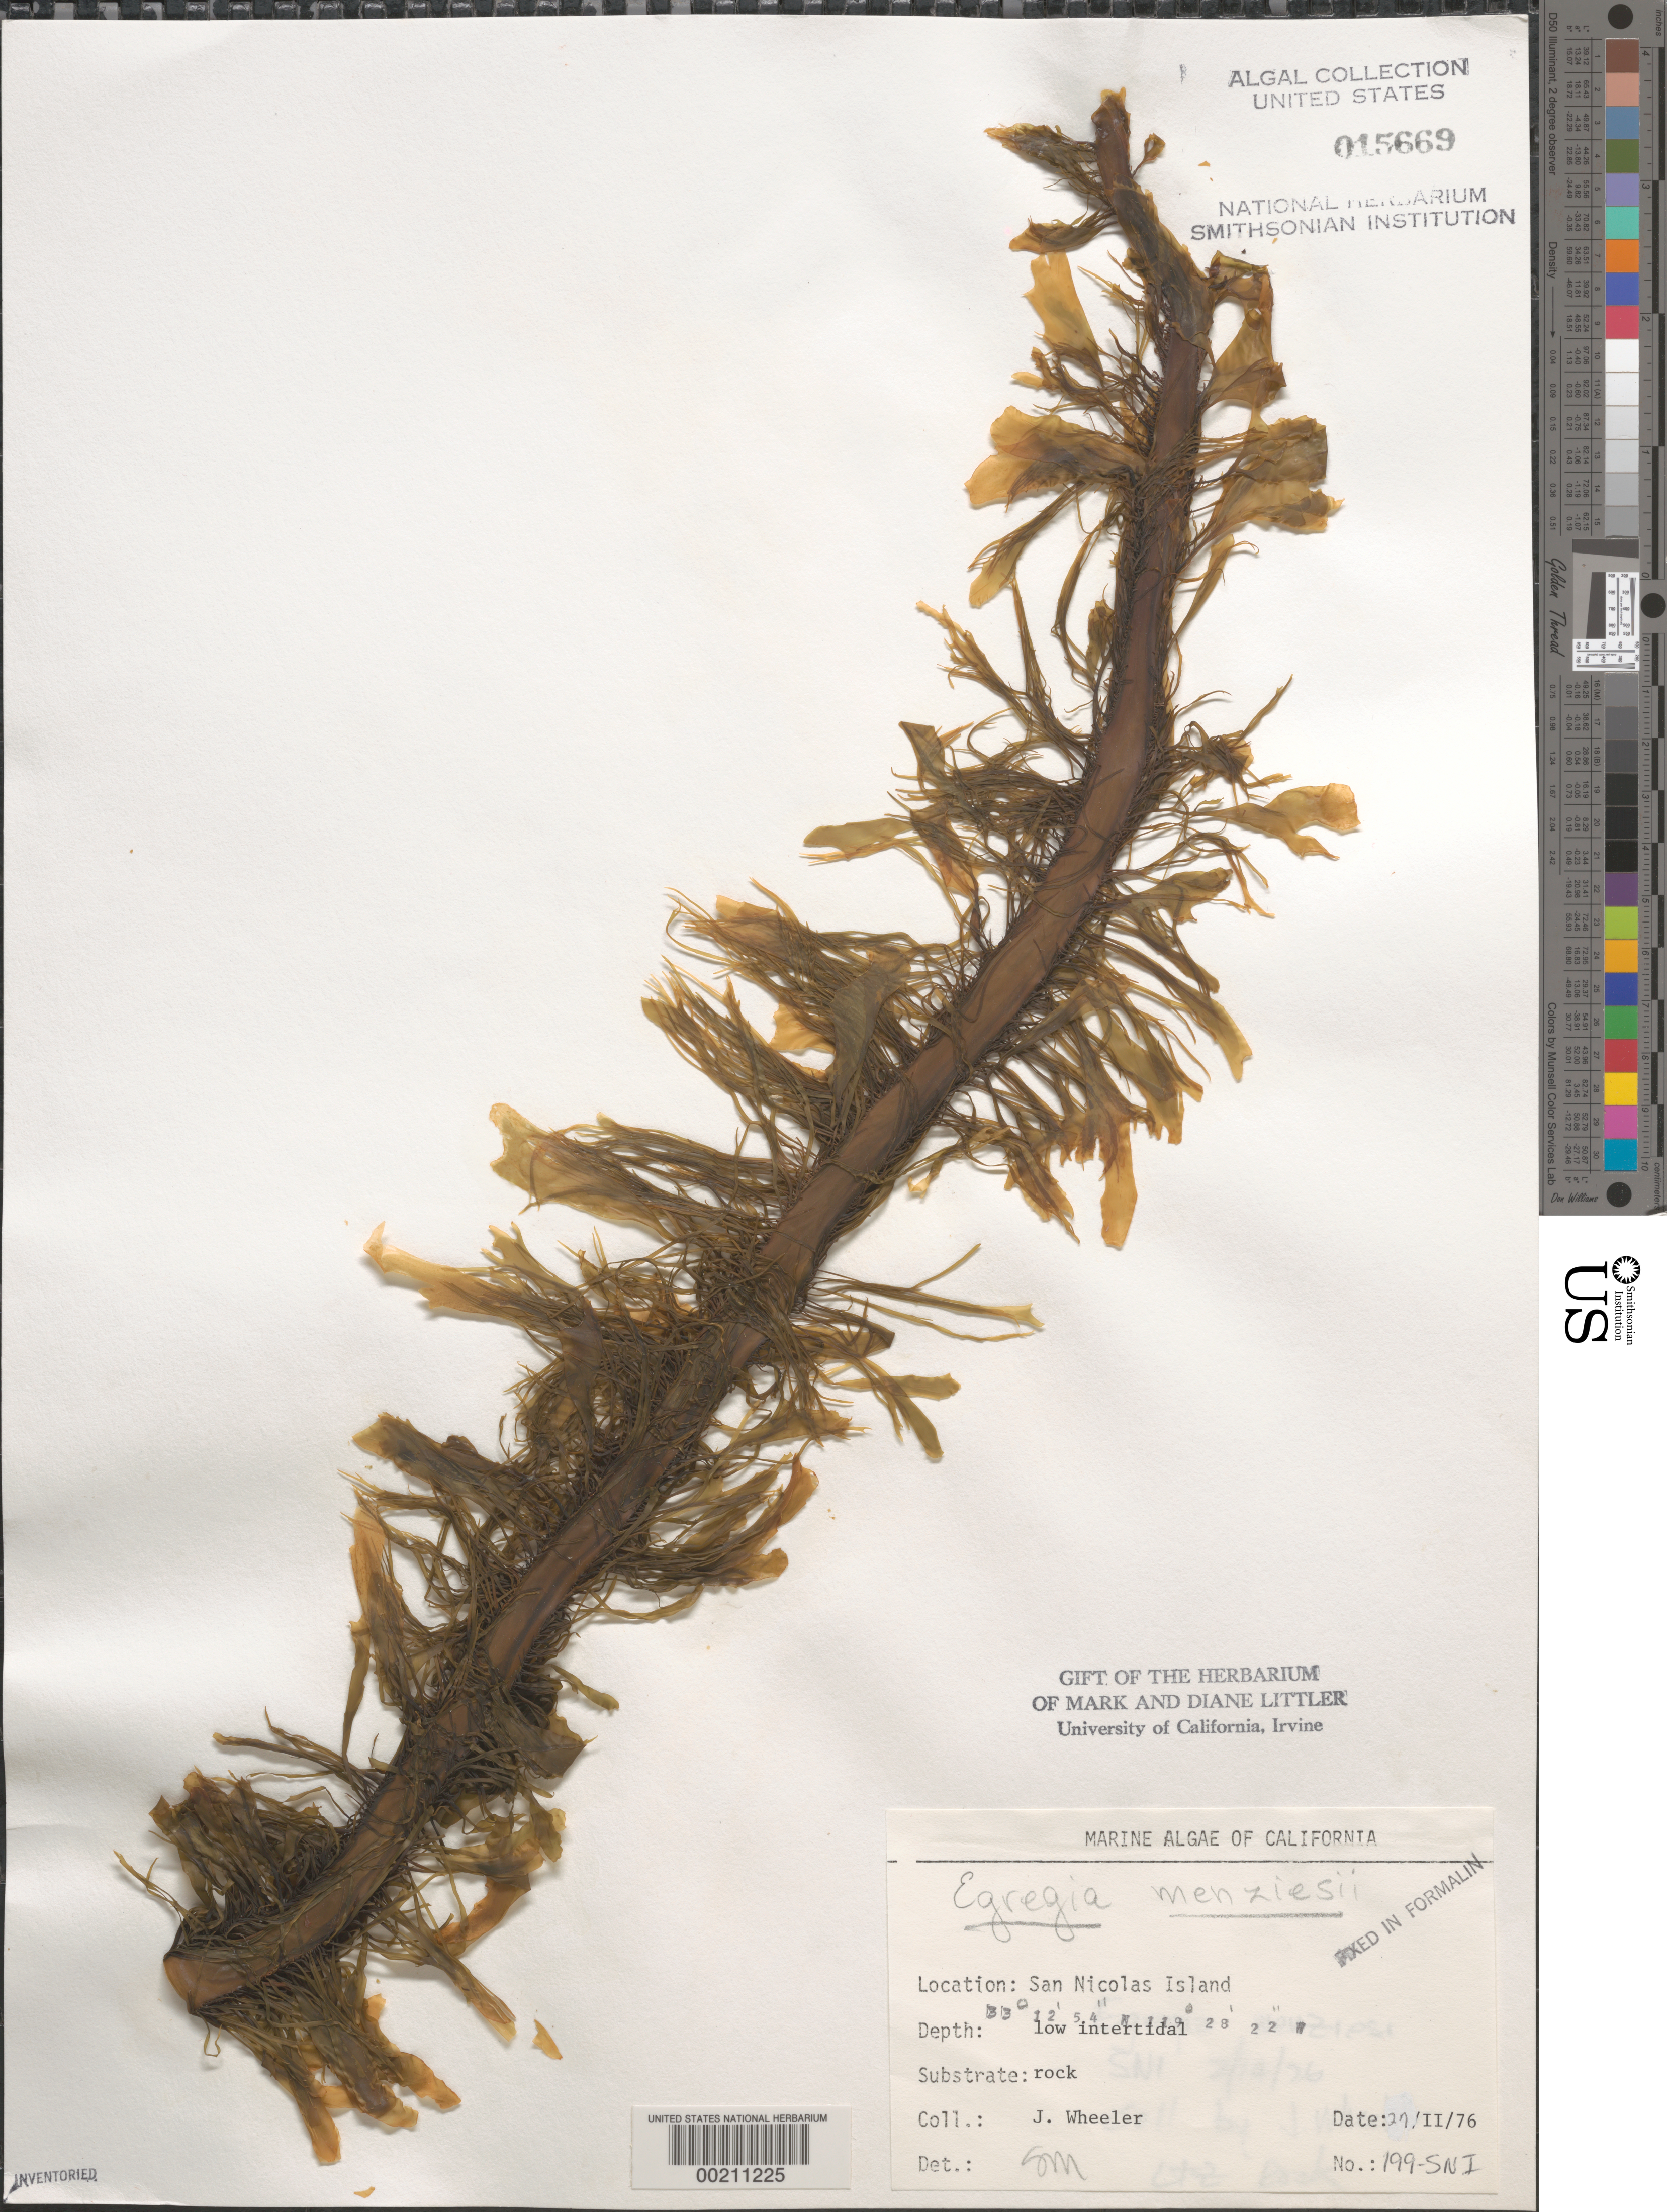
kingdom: Chromista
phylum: Ochrophyta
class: Phaeophyceae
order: Laminariales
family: Lessoniaceae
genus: Egregia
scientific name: Egregia menziesii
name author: (Turner) Aresch.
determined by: Murray, S. N.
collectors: J. L. Wheeler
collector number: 199-sni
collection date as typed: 27 Feb 1976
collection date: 1976-02-27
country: United States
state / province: California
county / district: Ventura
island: San Nicolas Island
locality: Dutch Harbor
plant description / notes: BLM-SOCALBIGHT Rocky Intertidal Survey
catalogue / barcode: US 15669